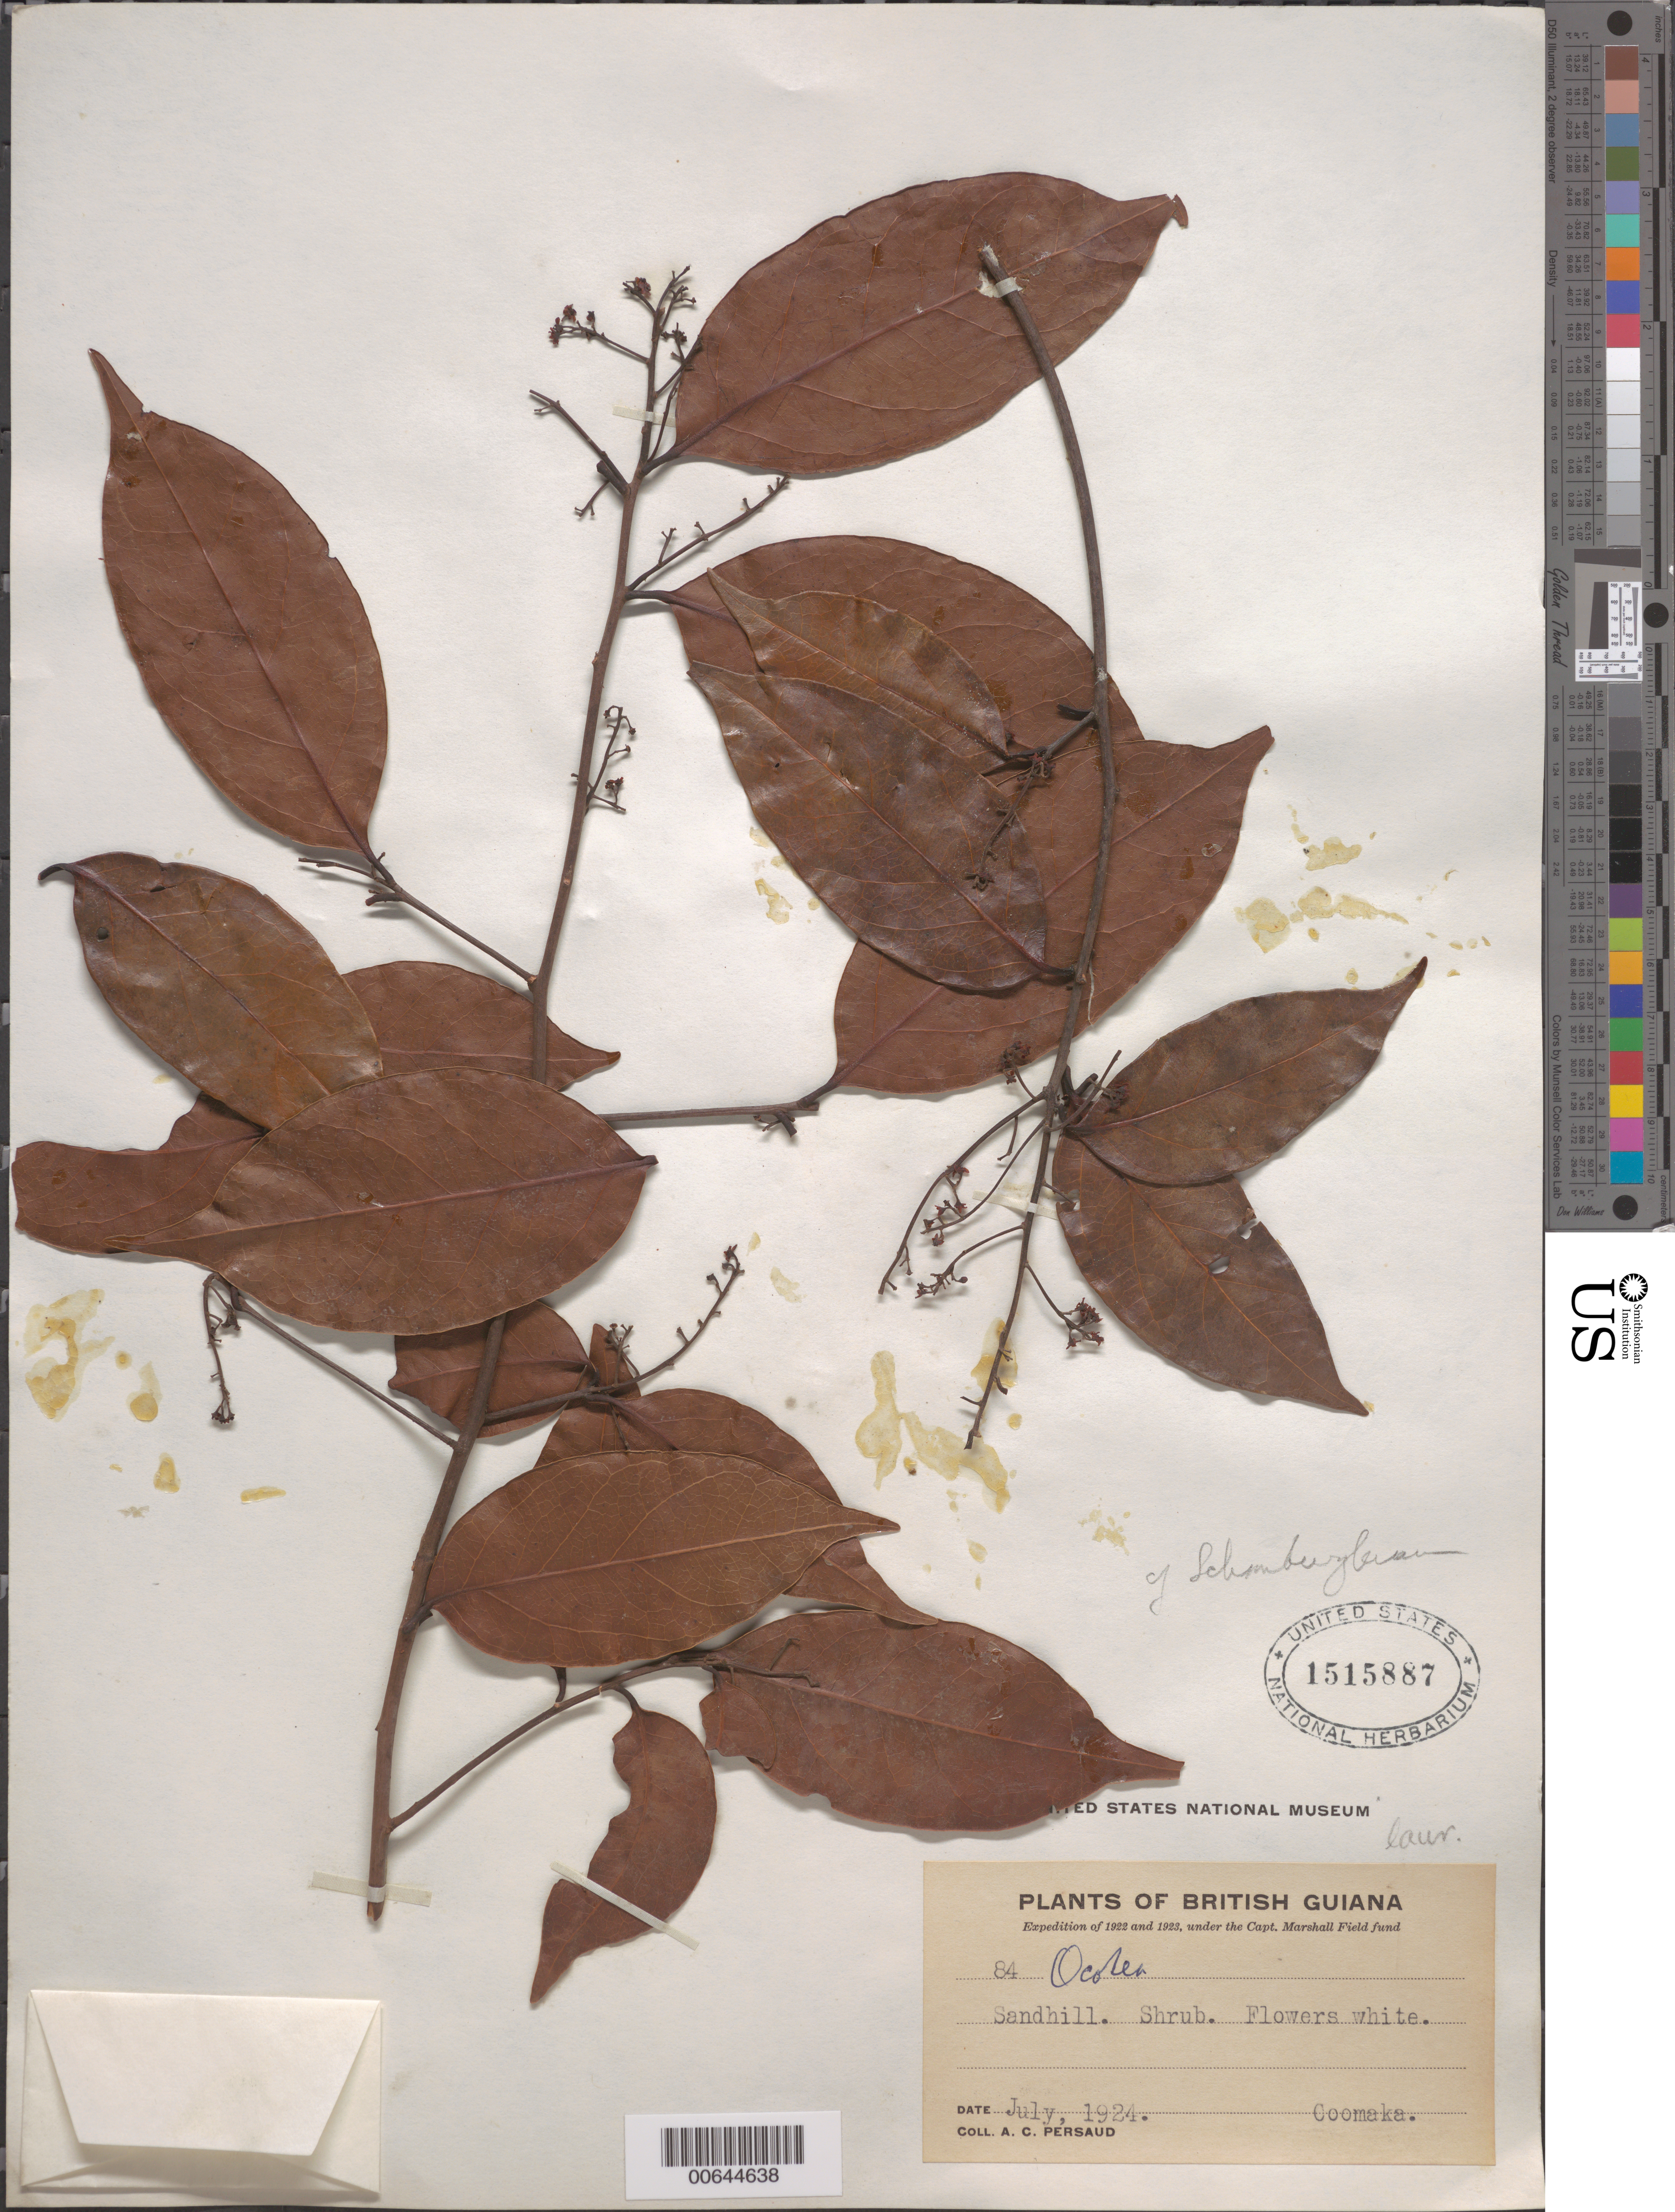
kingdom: Plantae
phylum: Tracheophyta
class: Magnoliopsida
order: Laurales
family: Lauraceae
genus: Ocotea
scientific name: Ocotea schomburgkiana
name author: (Nees) Mez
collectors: A. Persaud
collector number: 84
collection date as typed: Jul-24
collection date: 1924-07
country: Guyana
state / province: U. Demerara-Berbice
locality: Coomaka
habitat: Sandhill.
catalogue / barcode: US 1515887